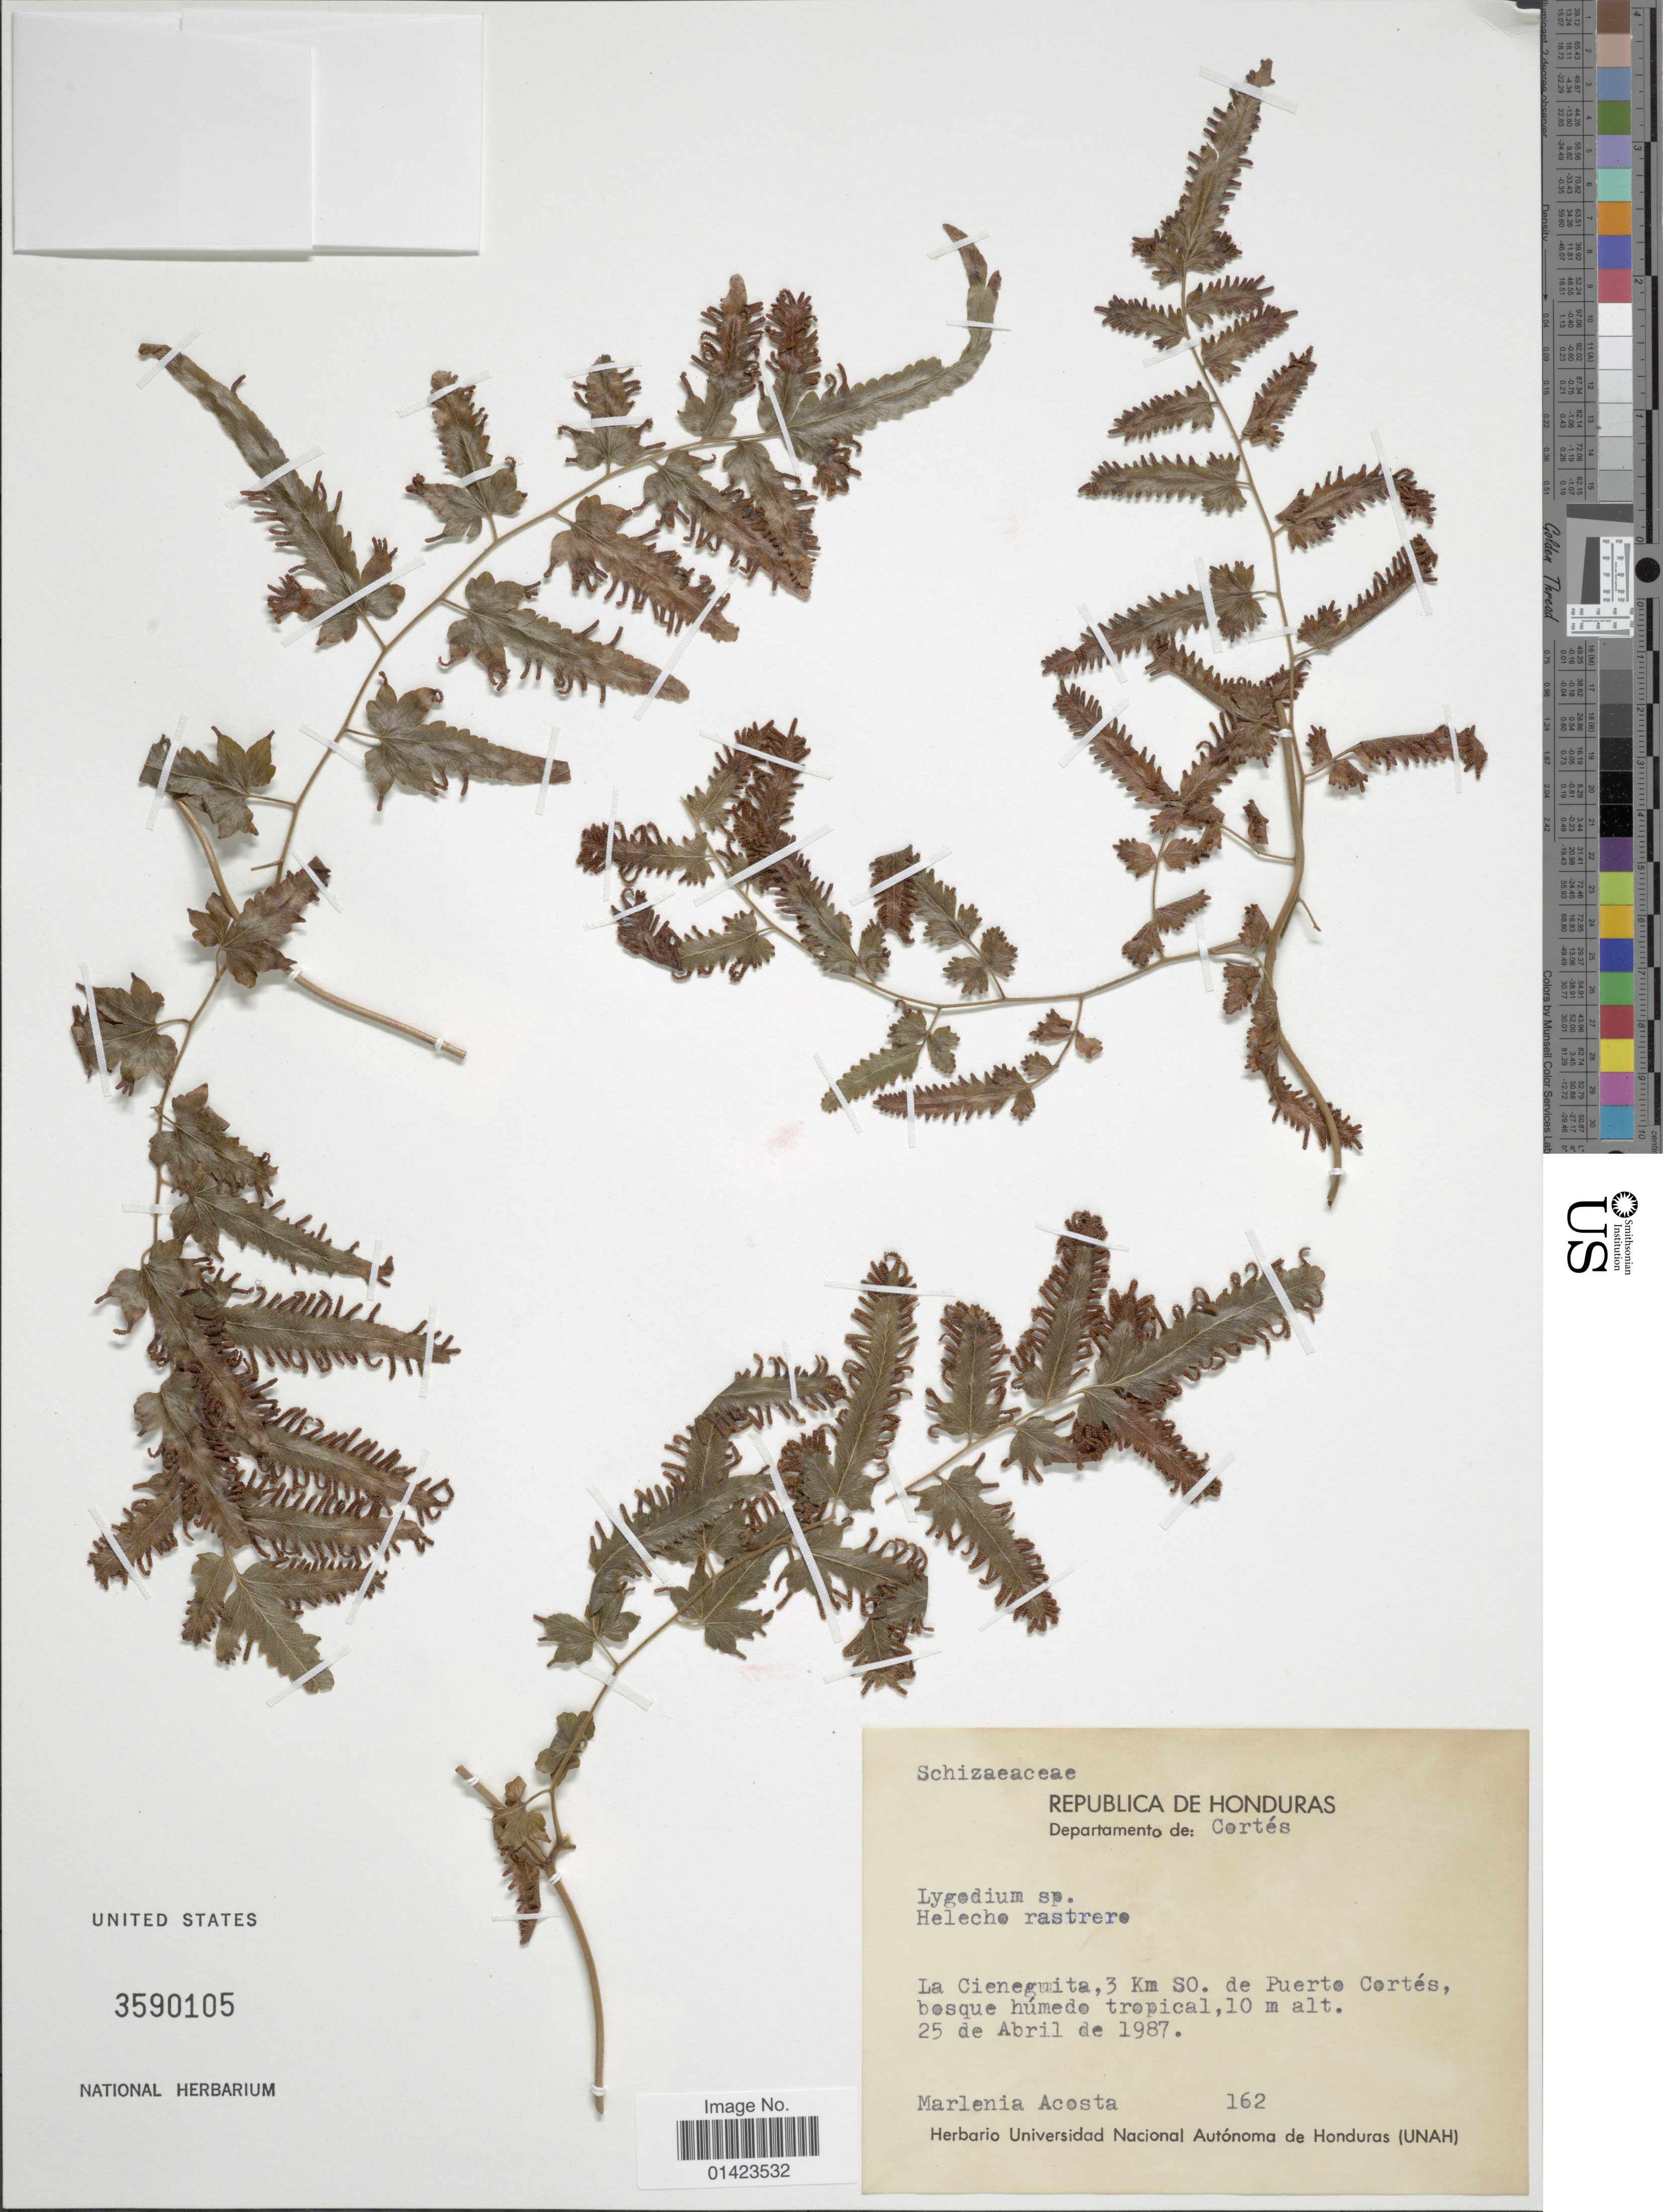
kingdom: Plantae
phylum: Tracheophyta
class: Polypodiopsida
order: Schizaeales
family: Lygodiaceae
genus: Lygodium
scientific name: Lygodium sp.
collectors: M. Acosta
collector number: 162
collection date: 1987-04-25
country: Honduras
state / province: Cortés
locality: Departamento de Cortés, La Cieneguita, 3km SO de Puerte Cortés, bosque humedo tropical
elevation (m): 10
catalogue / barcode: US 3590105